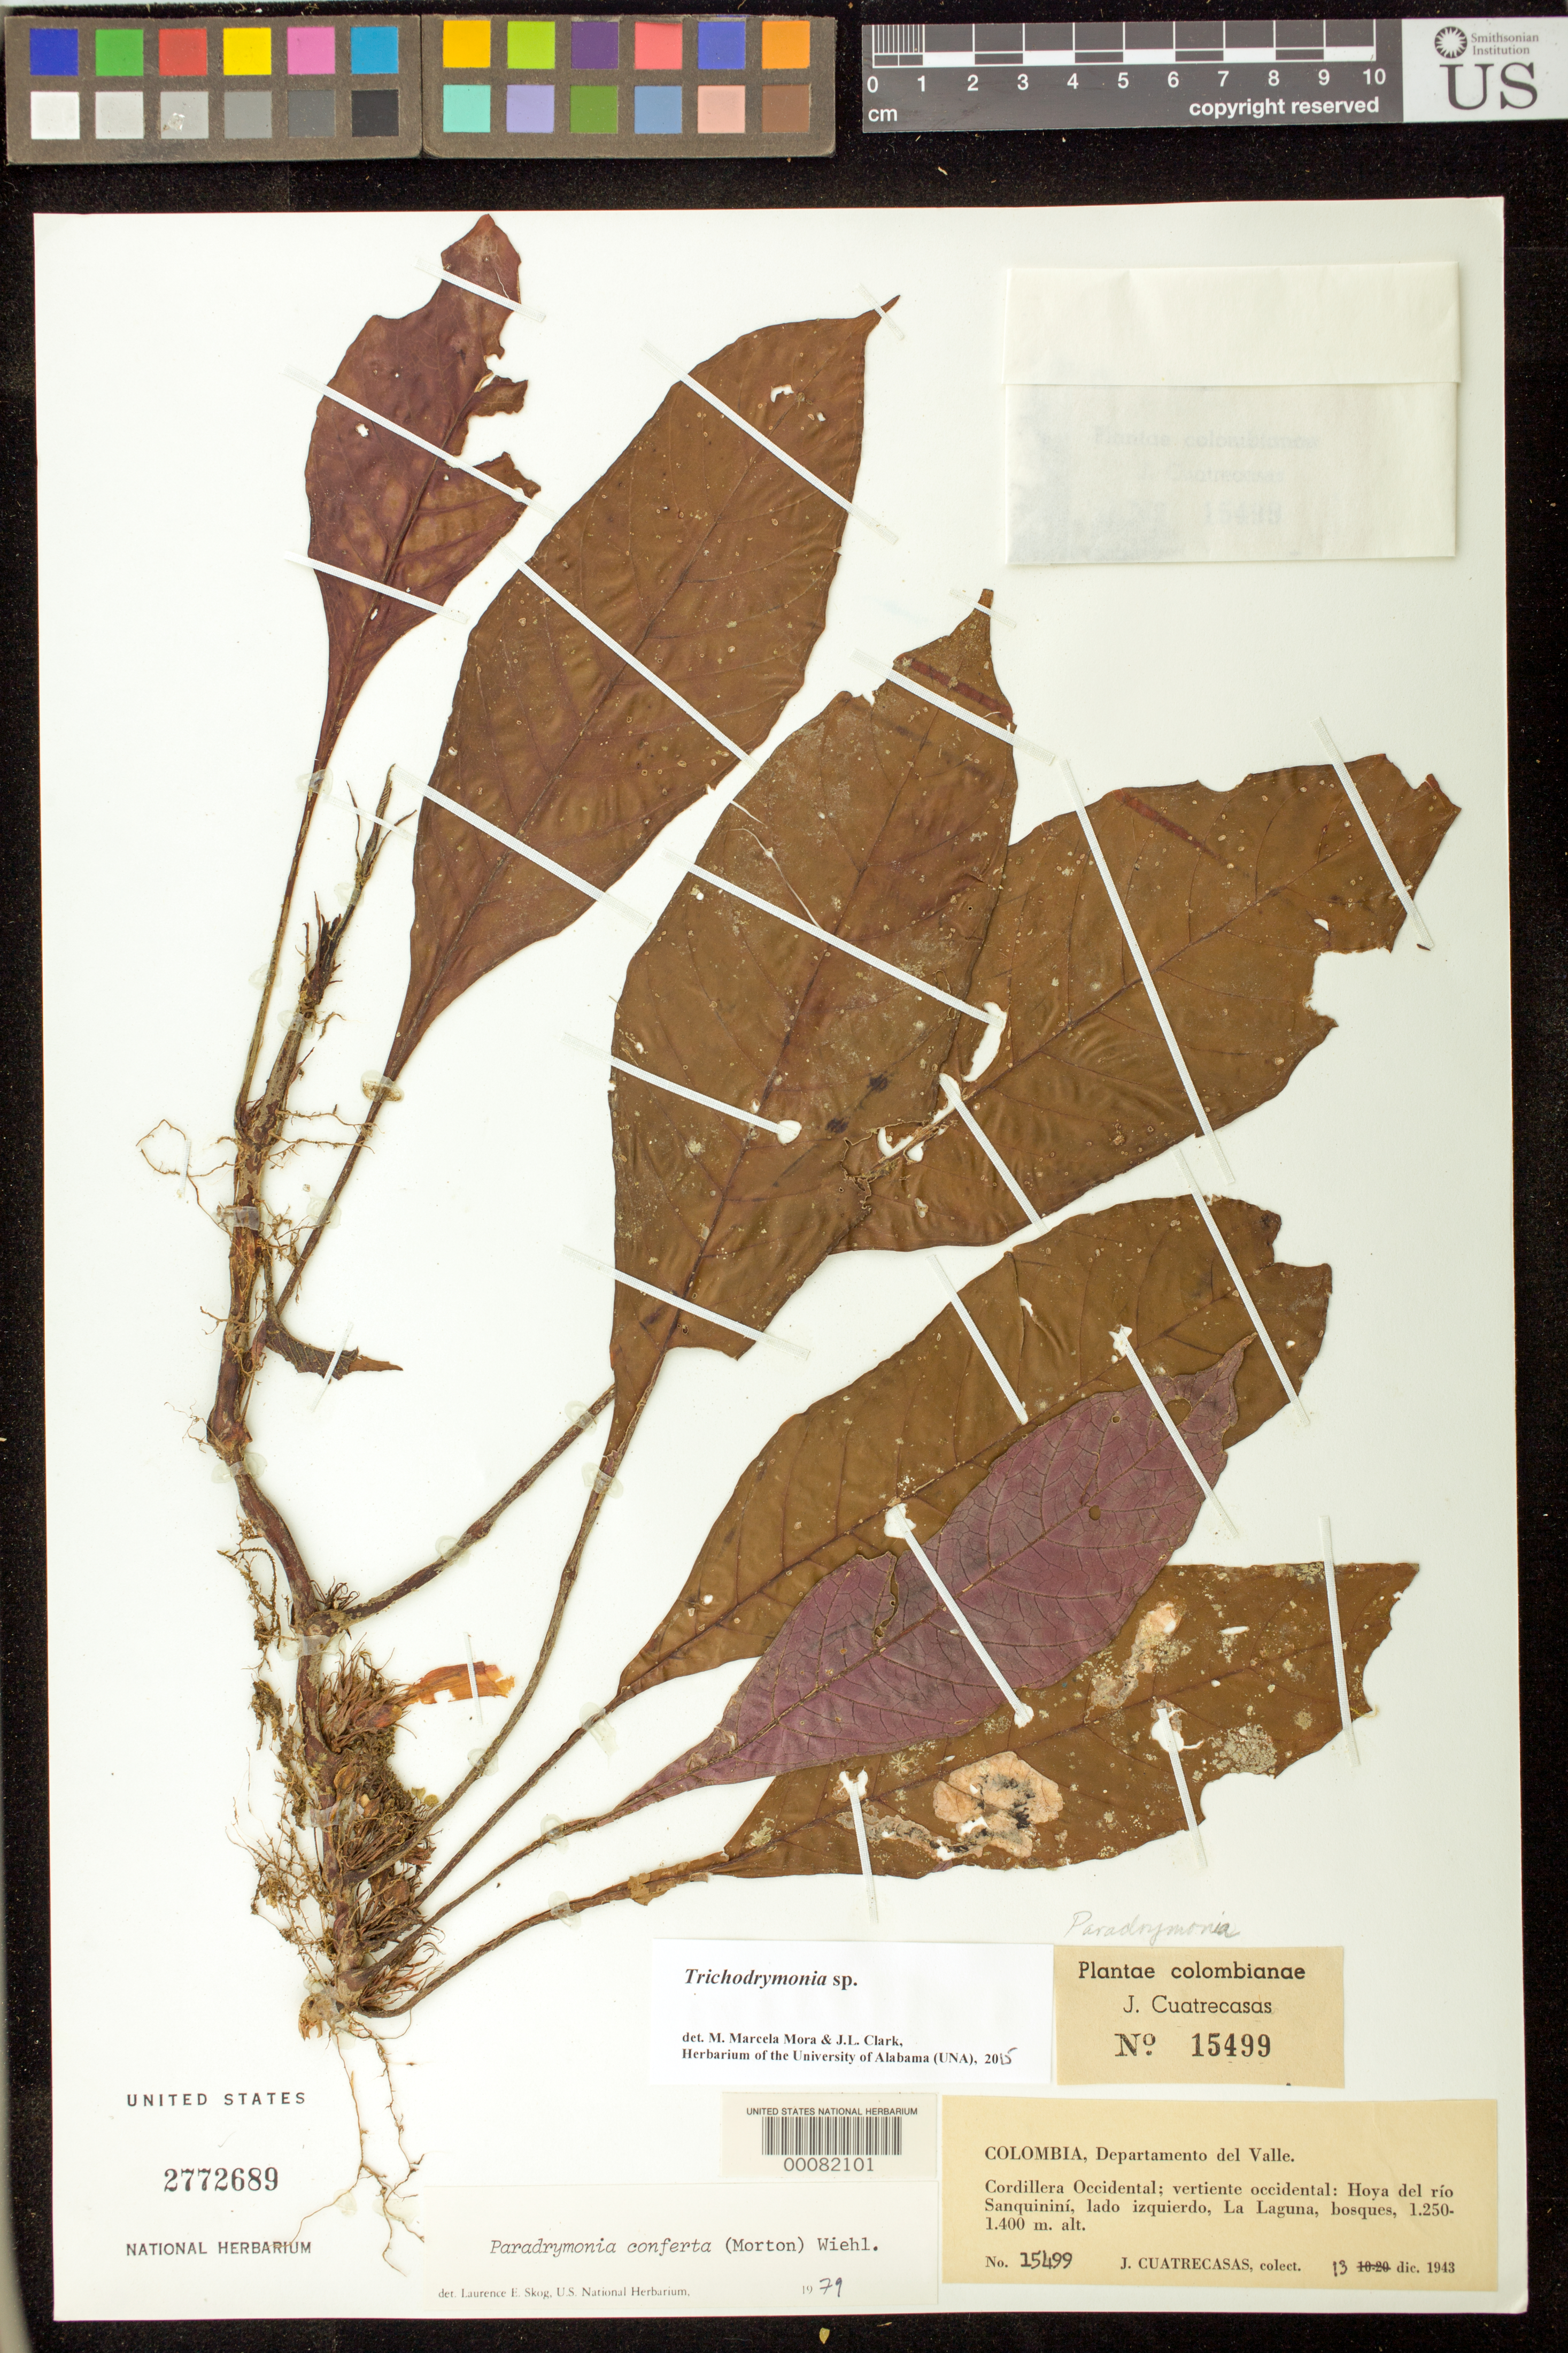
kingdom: Plantae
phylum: Tracheophyta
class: Magnoliopsida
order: Lamiales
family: Gesneriaceae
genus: Trichodrymonia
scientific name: Trichodrymonia sp.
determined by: Mora, M. M.; Clark, J. L.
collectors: J. Cuatrecasas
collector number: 15499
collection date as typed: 13 Dec 1943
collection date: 1943-12-13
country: Colombia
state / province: Valle del Cauca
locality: Cordillera Occidental; vertiente occidental: hoya del río Sanquininí, lado izquierdo, La Laguna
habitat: Bosques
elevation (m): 1250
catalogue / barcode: US 2772689